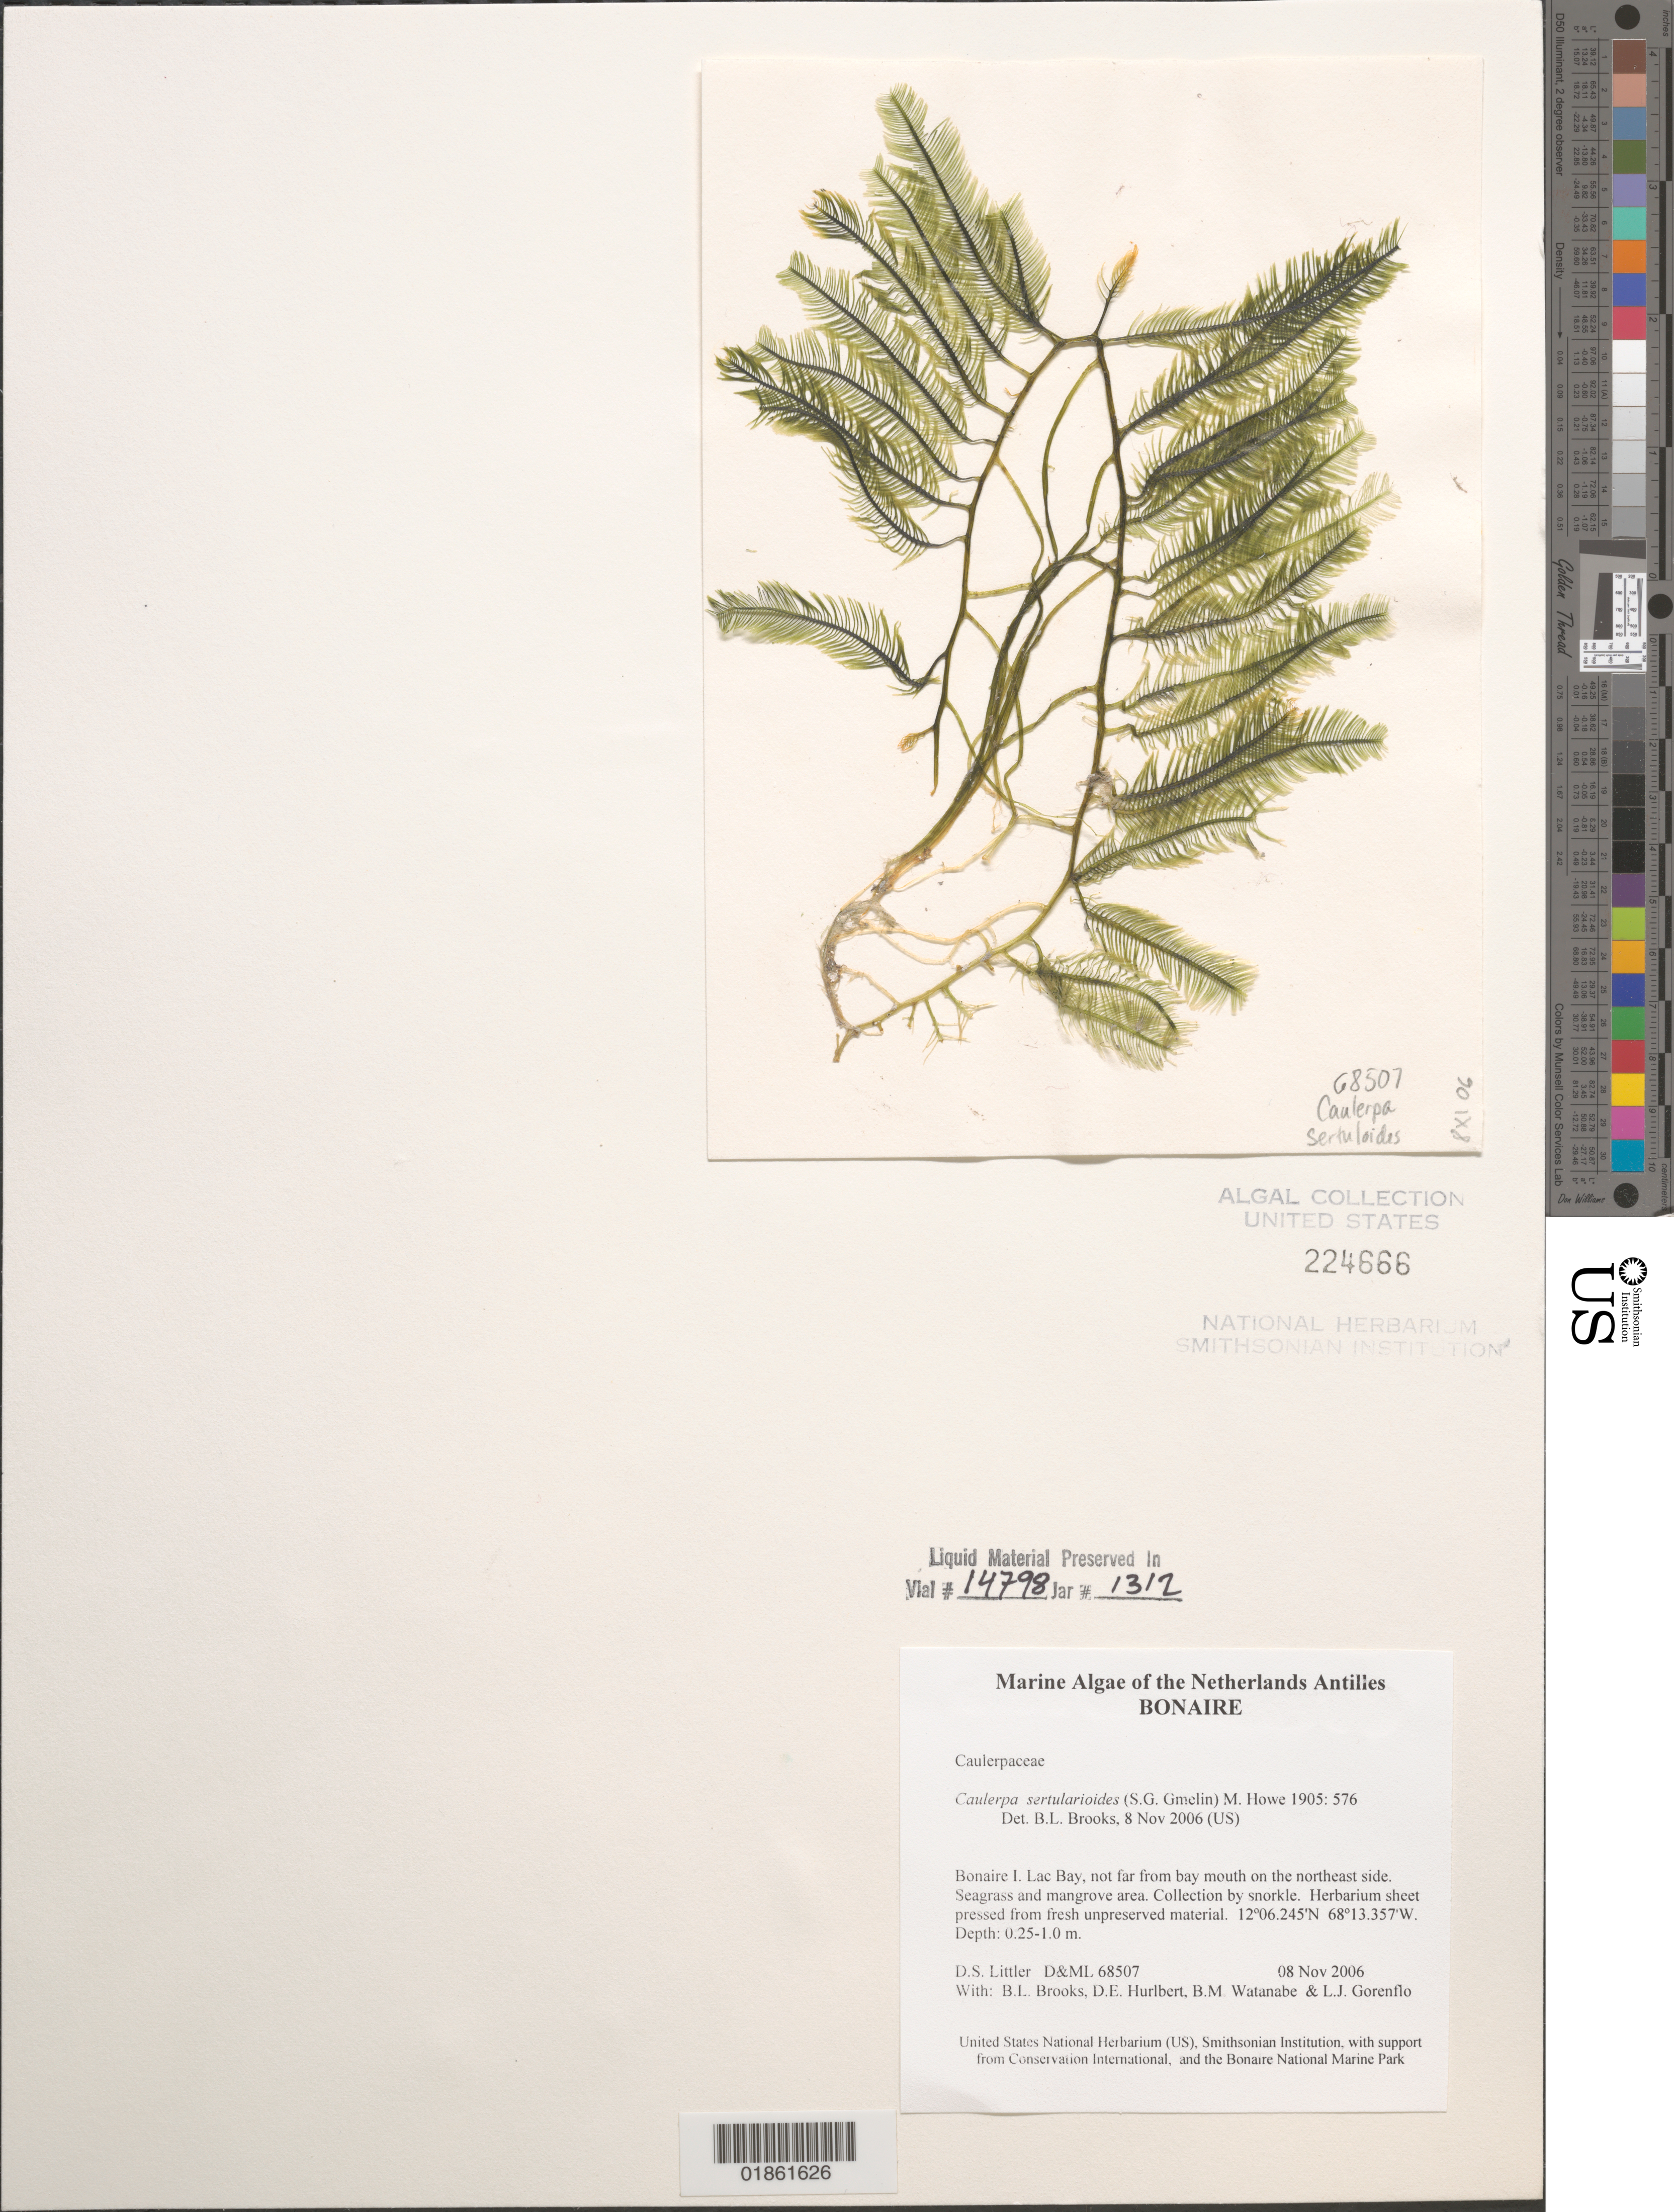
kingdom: Plantae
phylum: Chlorophyta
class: Ulvophyceae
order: Bryopsidales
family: Caulerpaceae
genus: Caulerpa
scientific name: Caulerpa sertularioides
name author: (S.G. Gmel.) M. Howe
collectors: D. S. Littler, M. M. Littler, D. Hurlburt & L. Gorenflo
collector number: D&ML 68507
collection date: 2006-11-08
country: Netherlands Antilles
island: Bonaire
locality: Bonaire. Lac Bay.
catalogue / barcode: US 224666